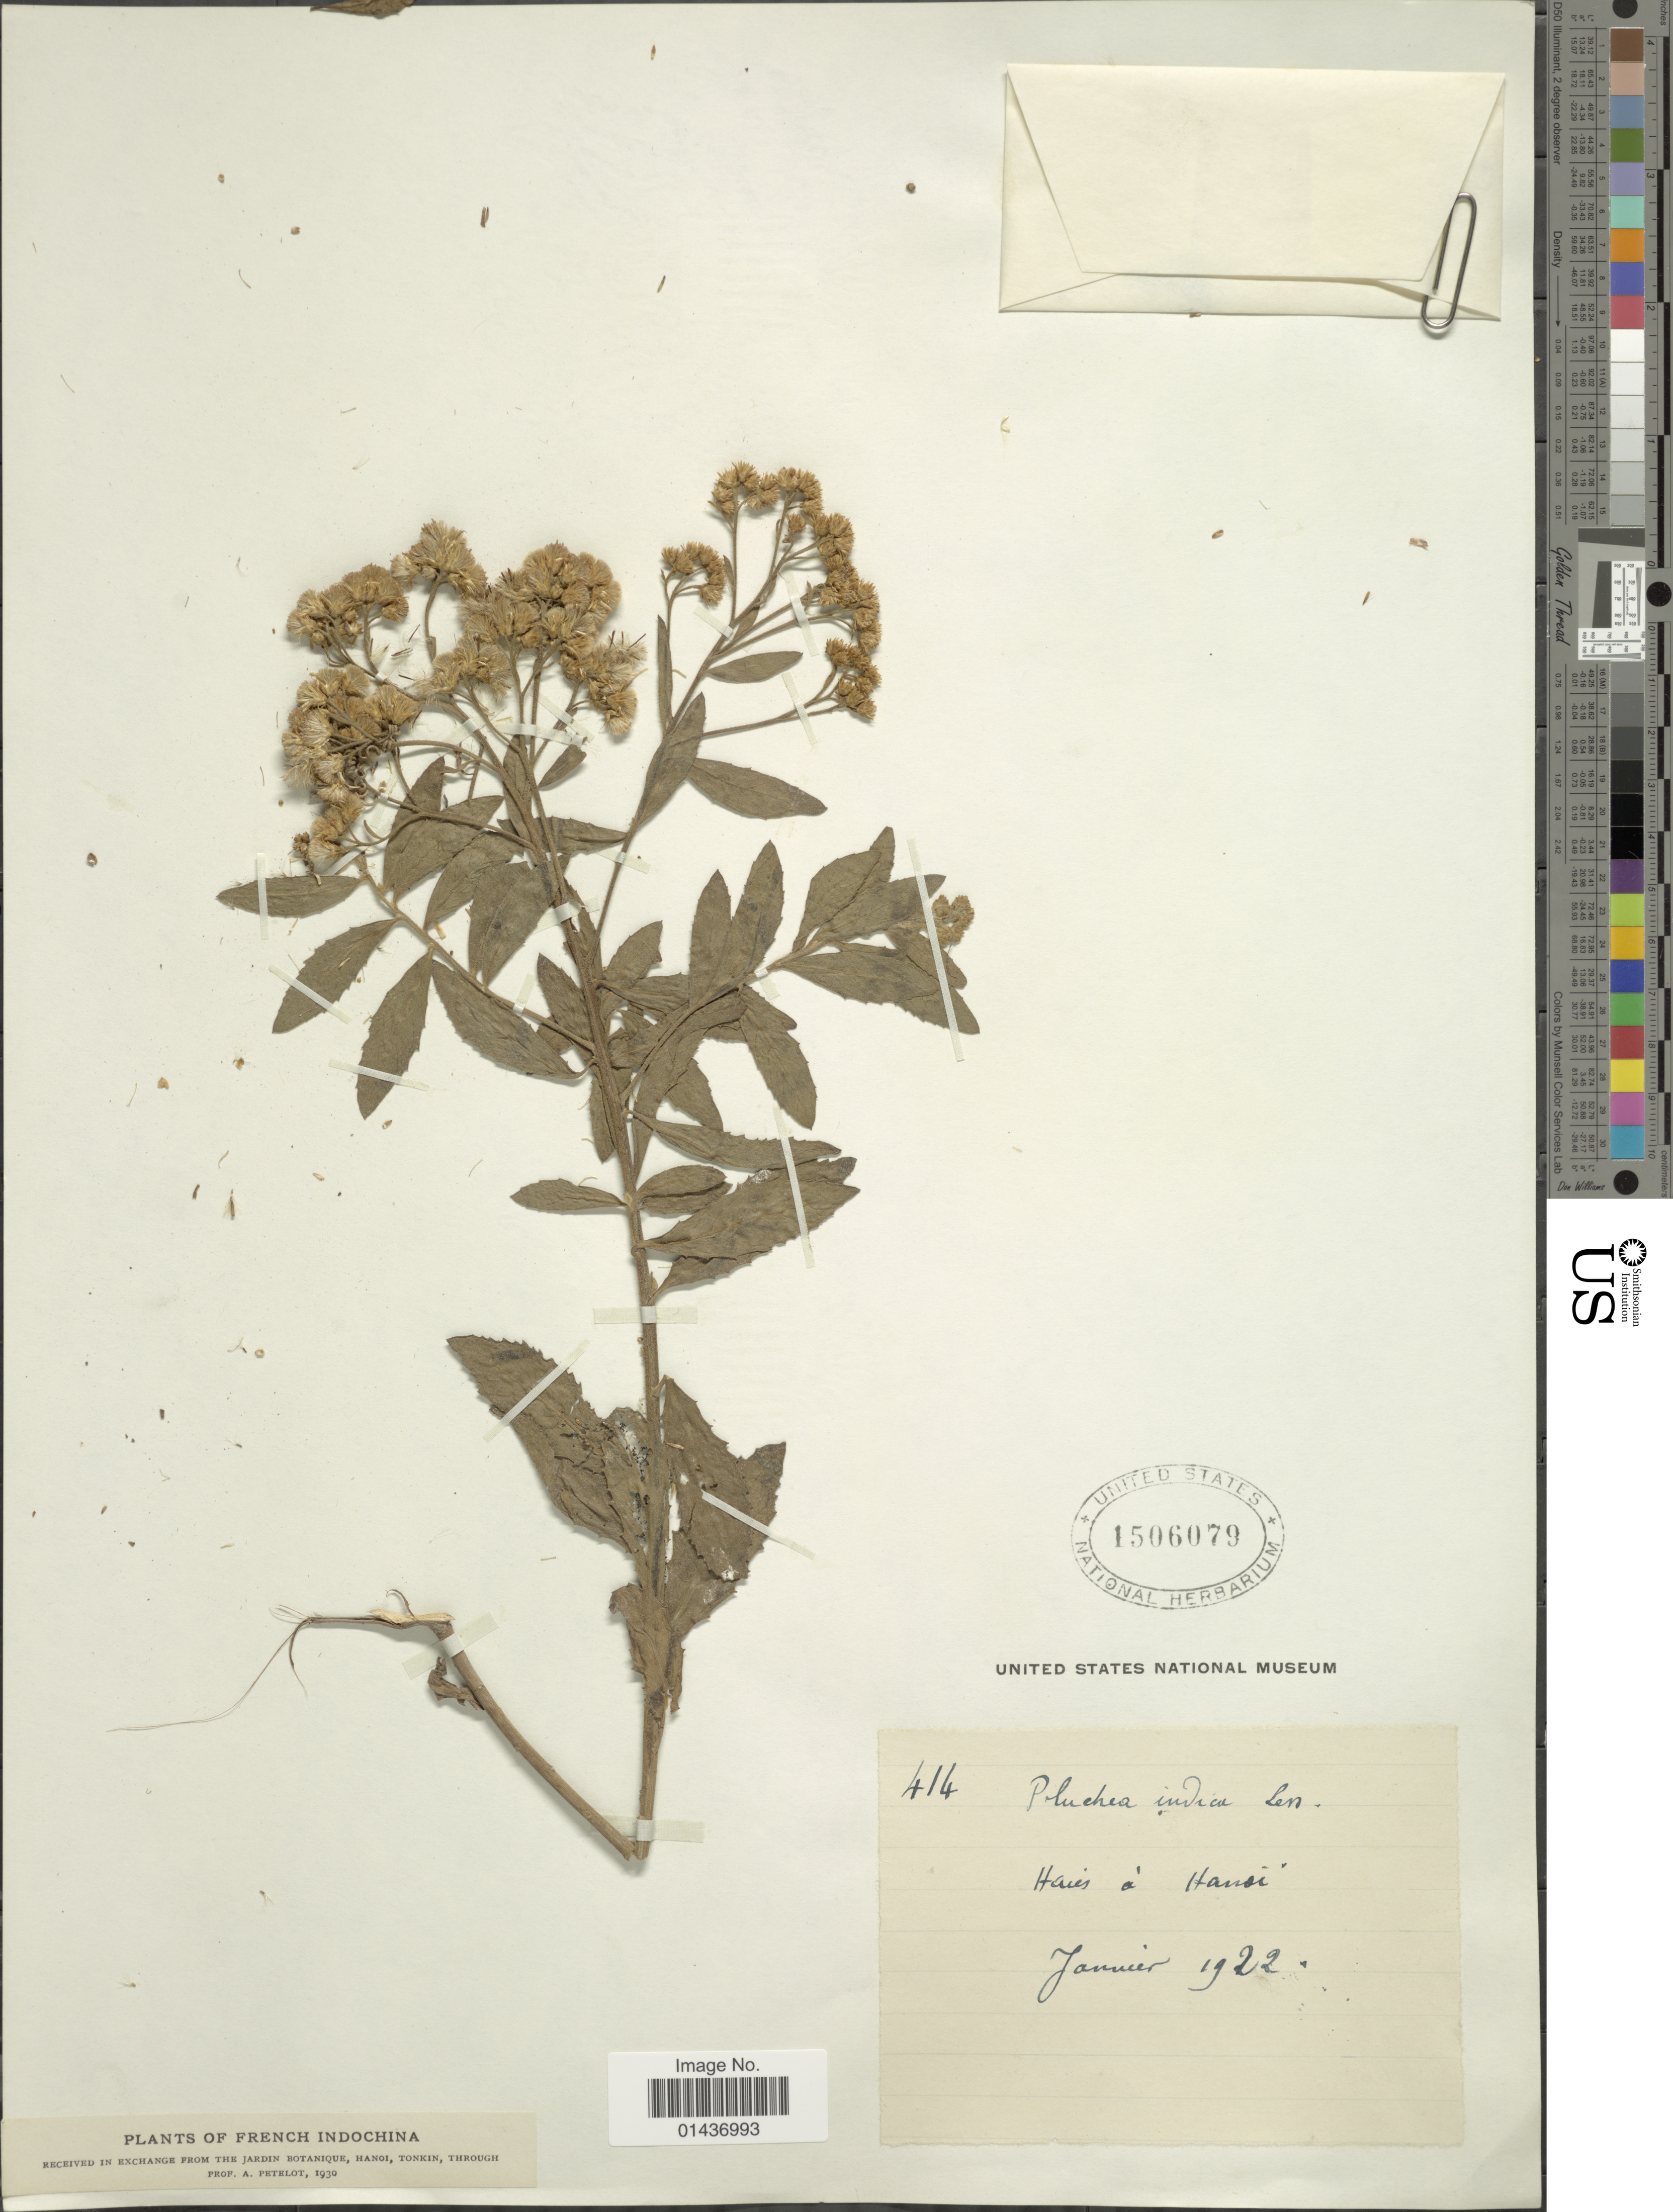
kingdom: Plantae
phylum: Tracheophyta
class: Magnoliopsida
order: Asterales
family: Asteraceae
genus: Pluchea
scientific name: Pluchea indica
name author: (L.) Less.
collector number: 414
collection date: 1922-01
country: Vietnam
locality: Haies a Hanoi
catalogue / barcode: US 1506079